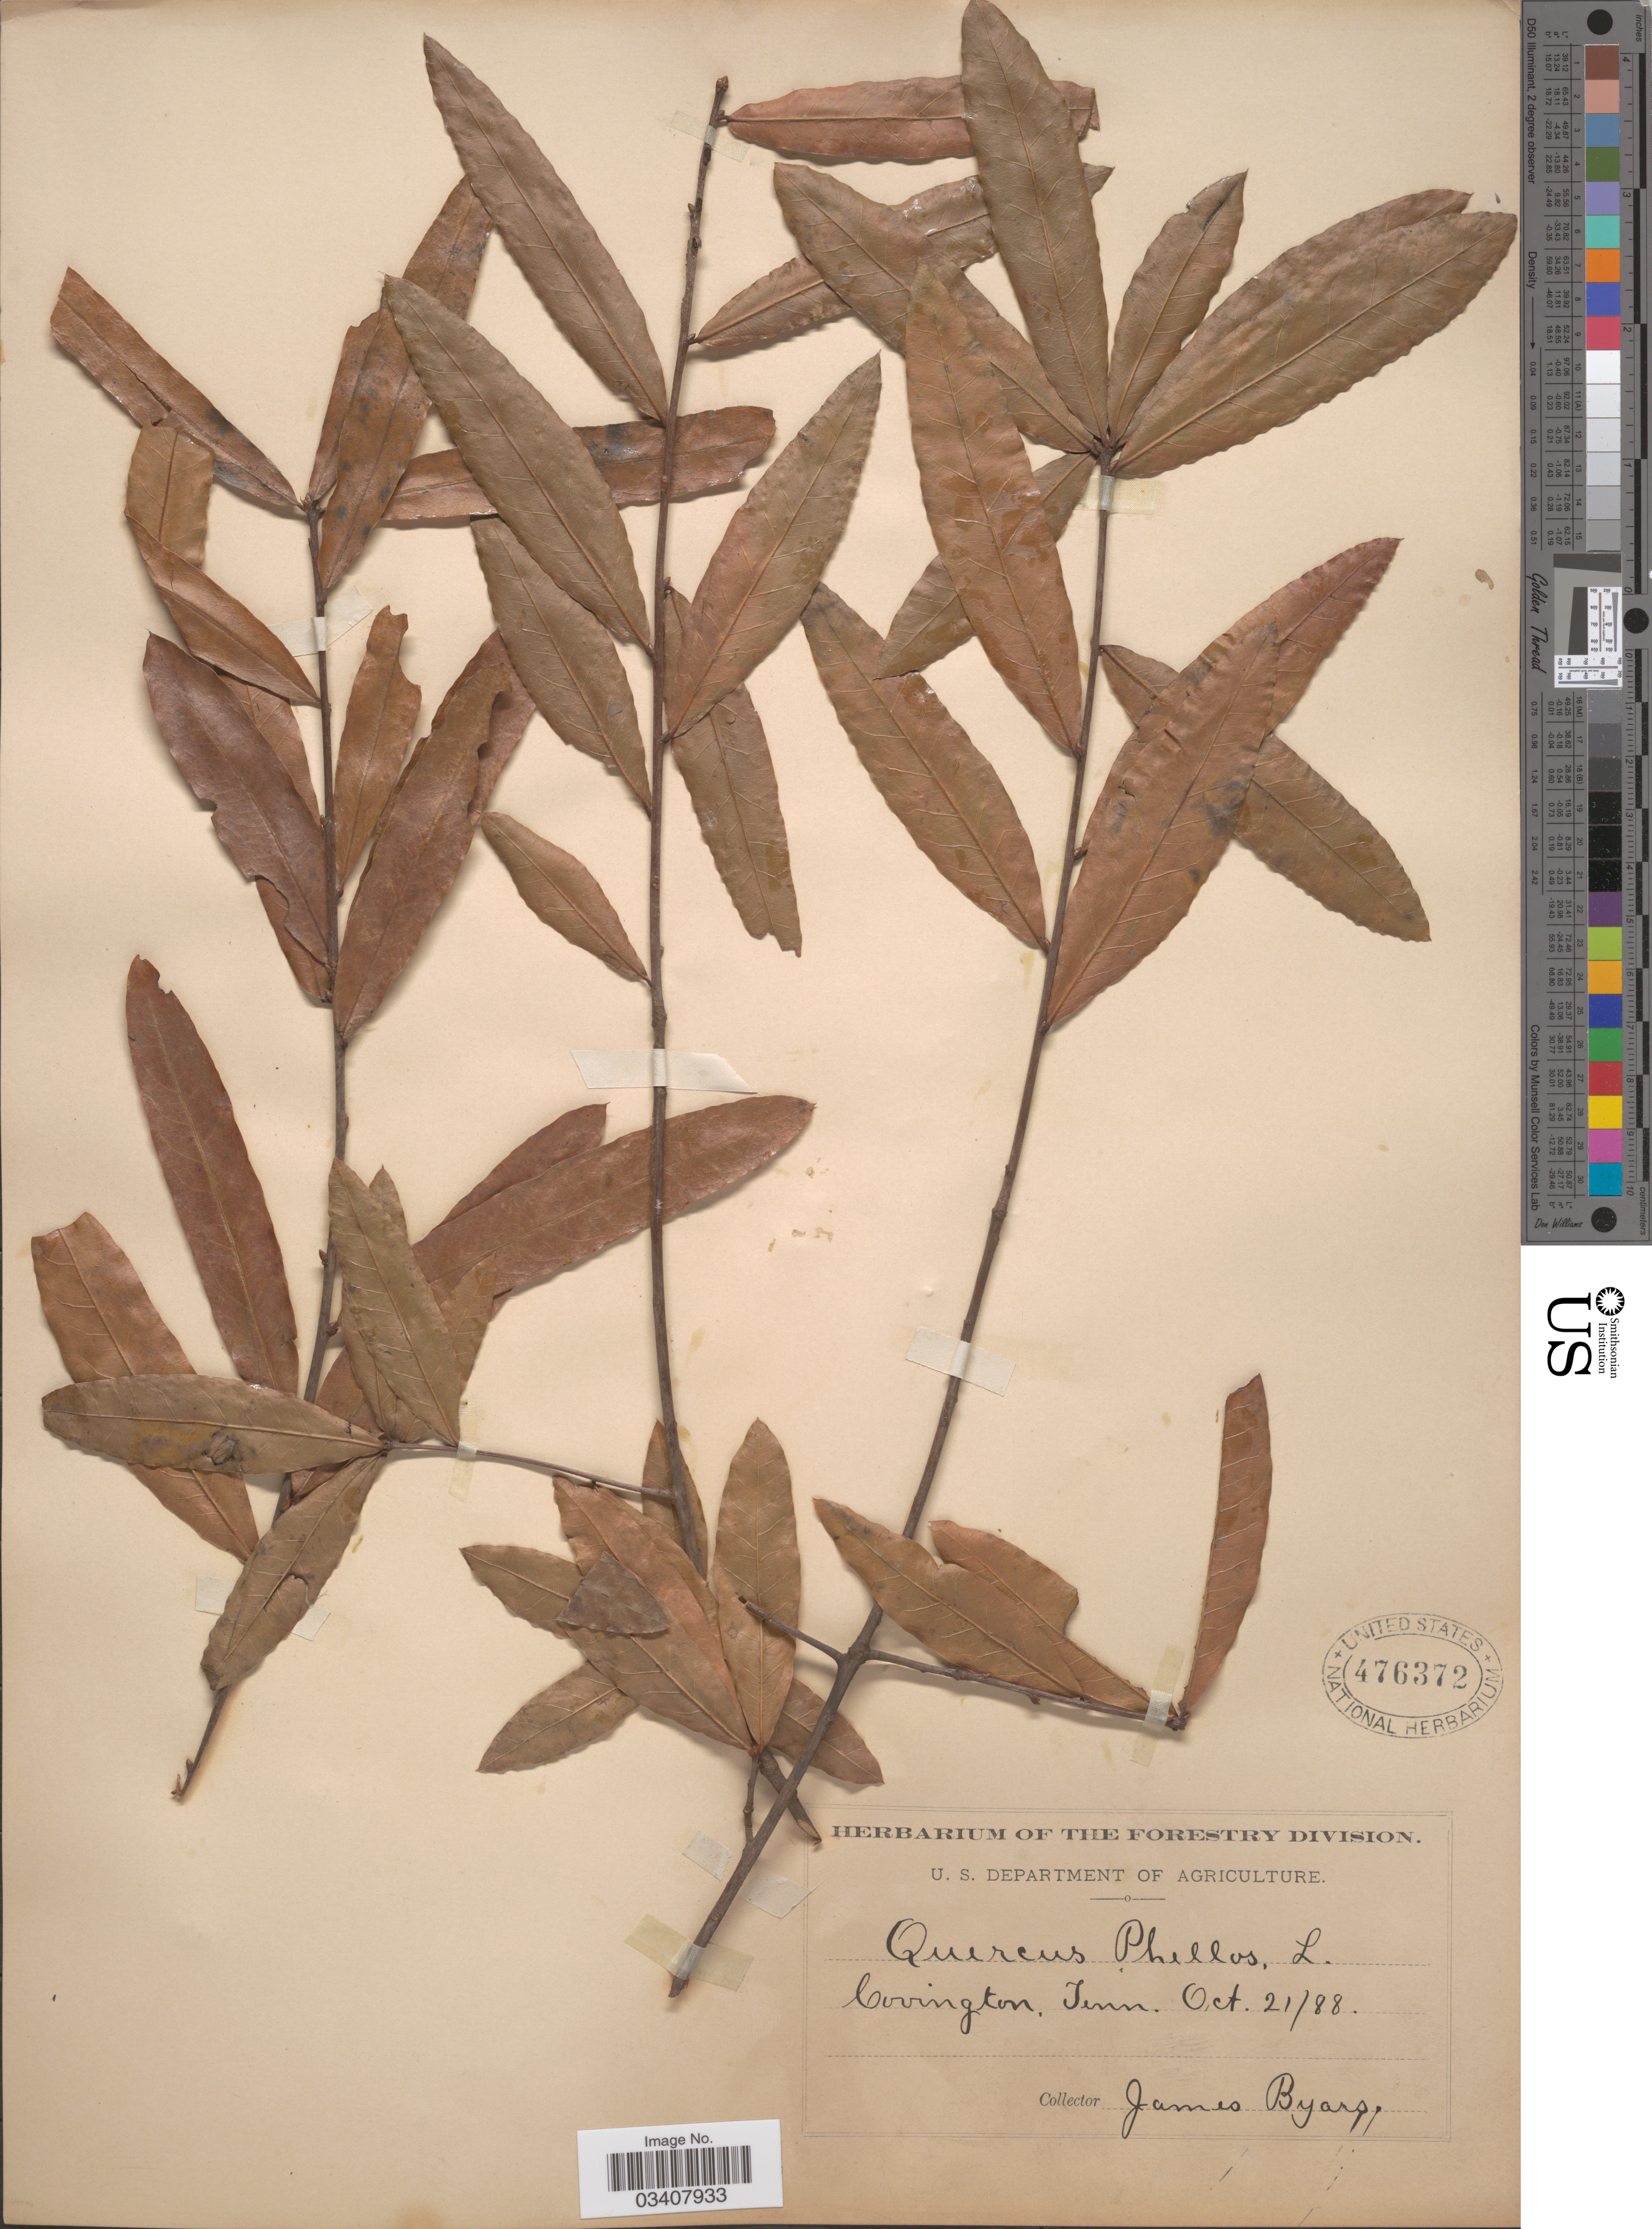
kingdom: Plantae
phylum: Tracheophyta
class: Magnoliopsida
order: Fagales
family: Fagaceae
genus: Quercus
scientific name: Quercus phellos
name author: L.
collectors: J. Byars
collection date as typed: Transcribed d/m/y: 21/10/88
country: United States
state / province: Tennessee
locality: Covington.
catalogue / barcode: US 476372